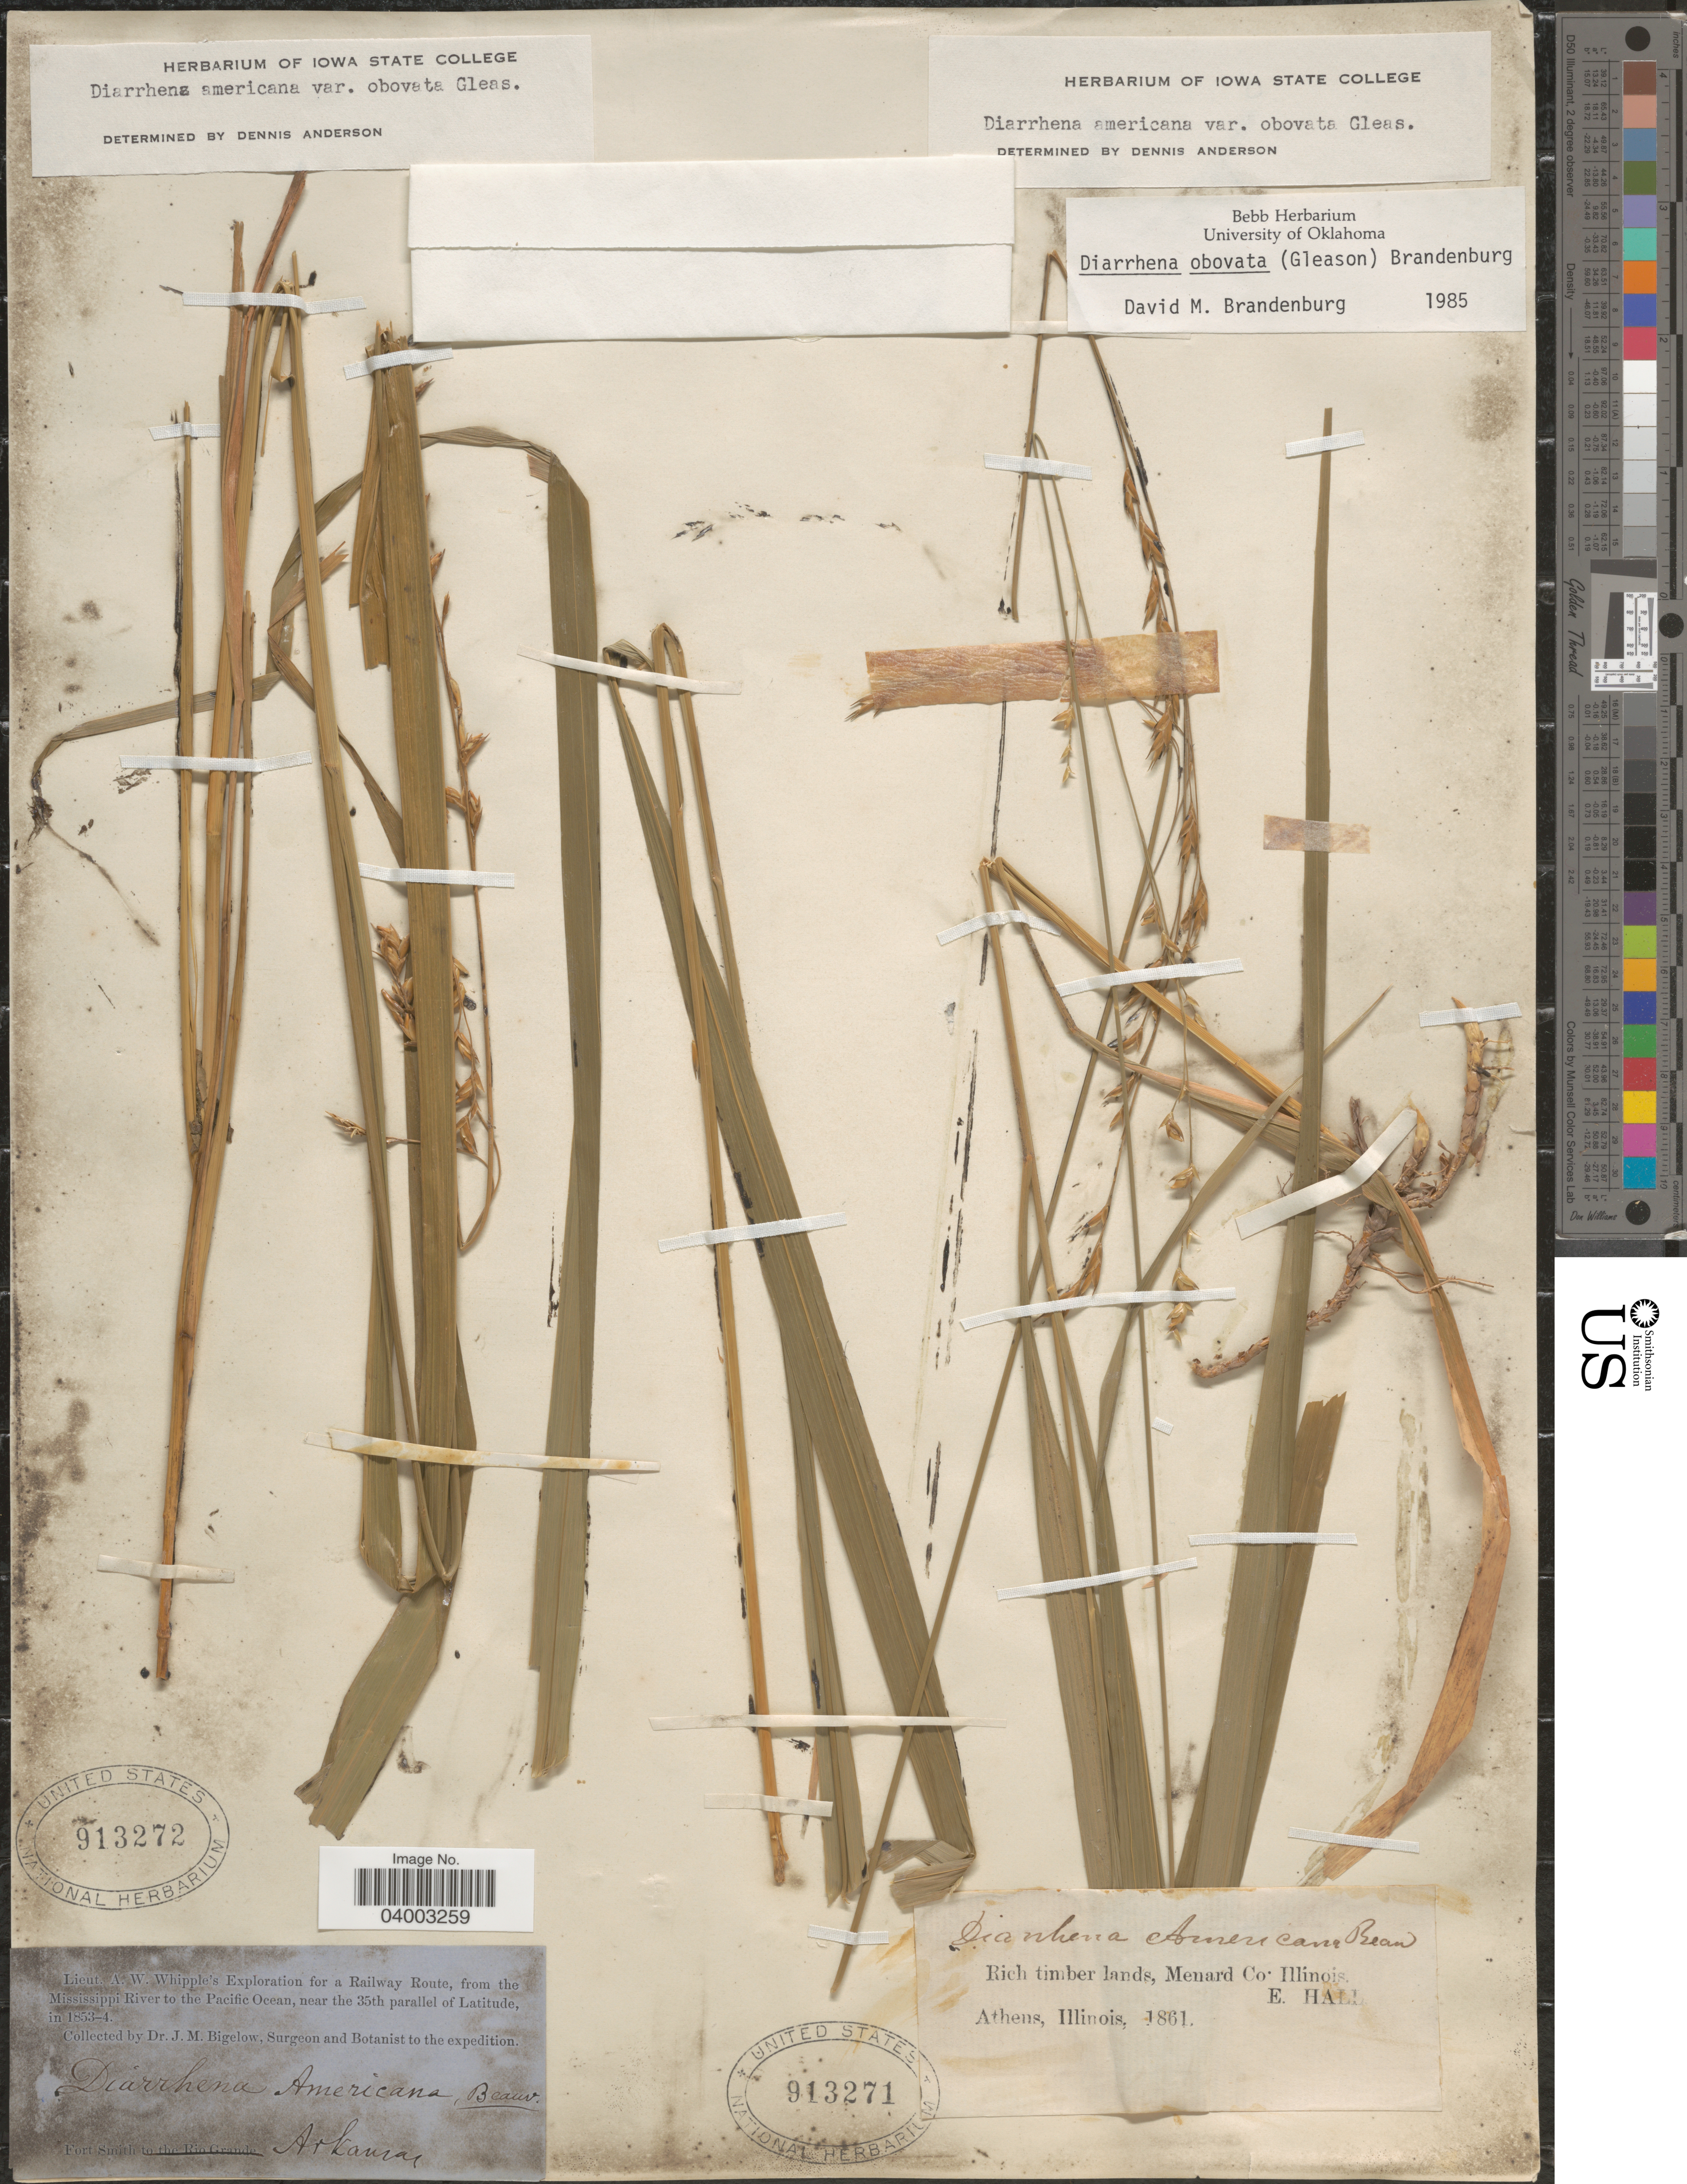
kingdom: Plantae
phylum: Tracheophyta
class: Liliopsida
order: Poales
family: Poaceae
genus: Diarrhena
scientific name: Diarrhena obovata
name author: (Gleason) Brandenburg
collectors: E. Hall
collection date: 1861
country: United States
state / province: Illinois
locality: Rich timber lands, Menard Co.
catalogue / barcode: US 913271